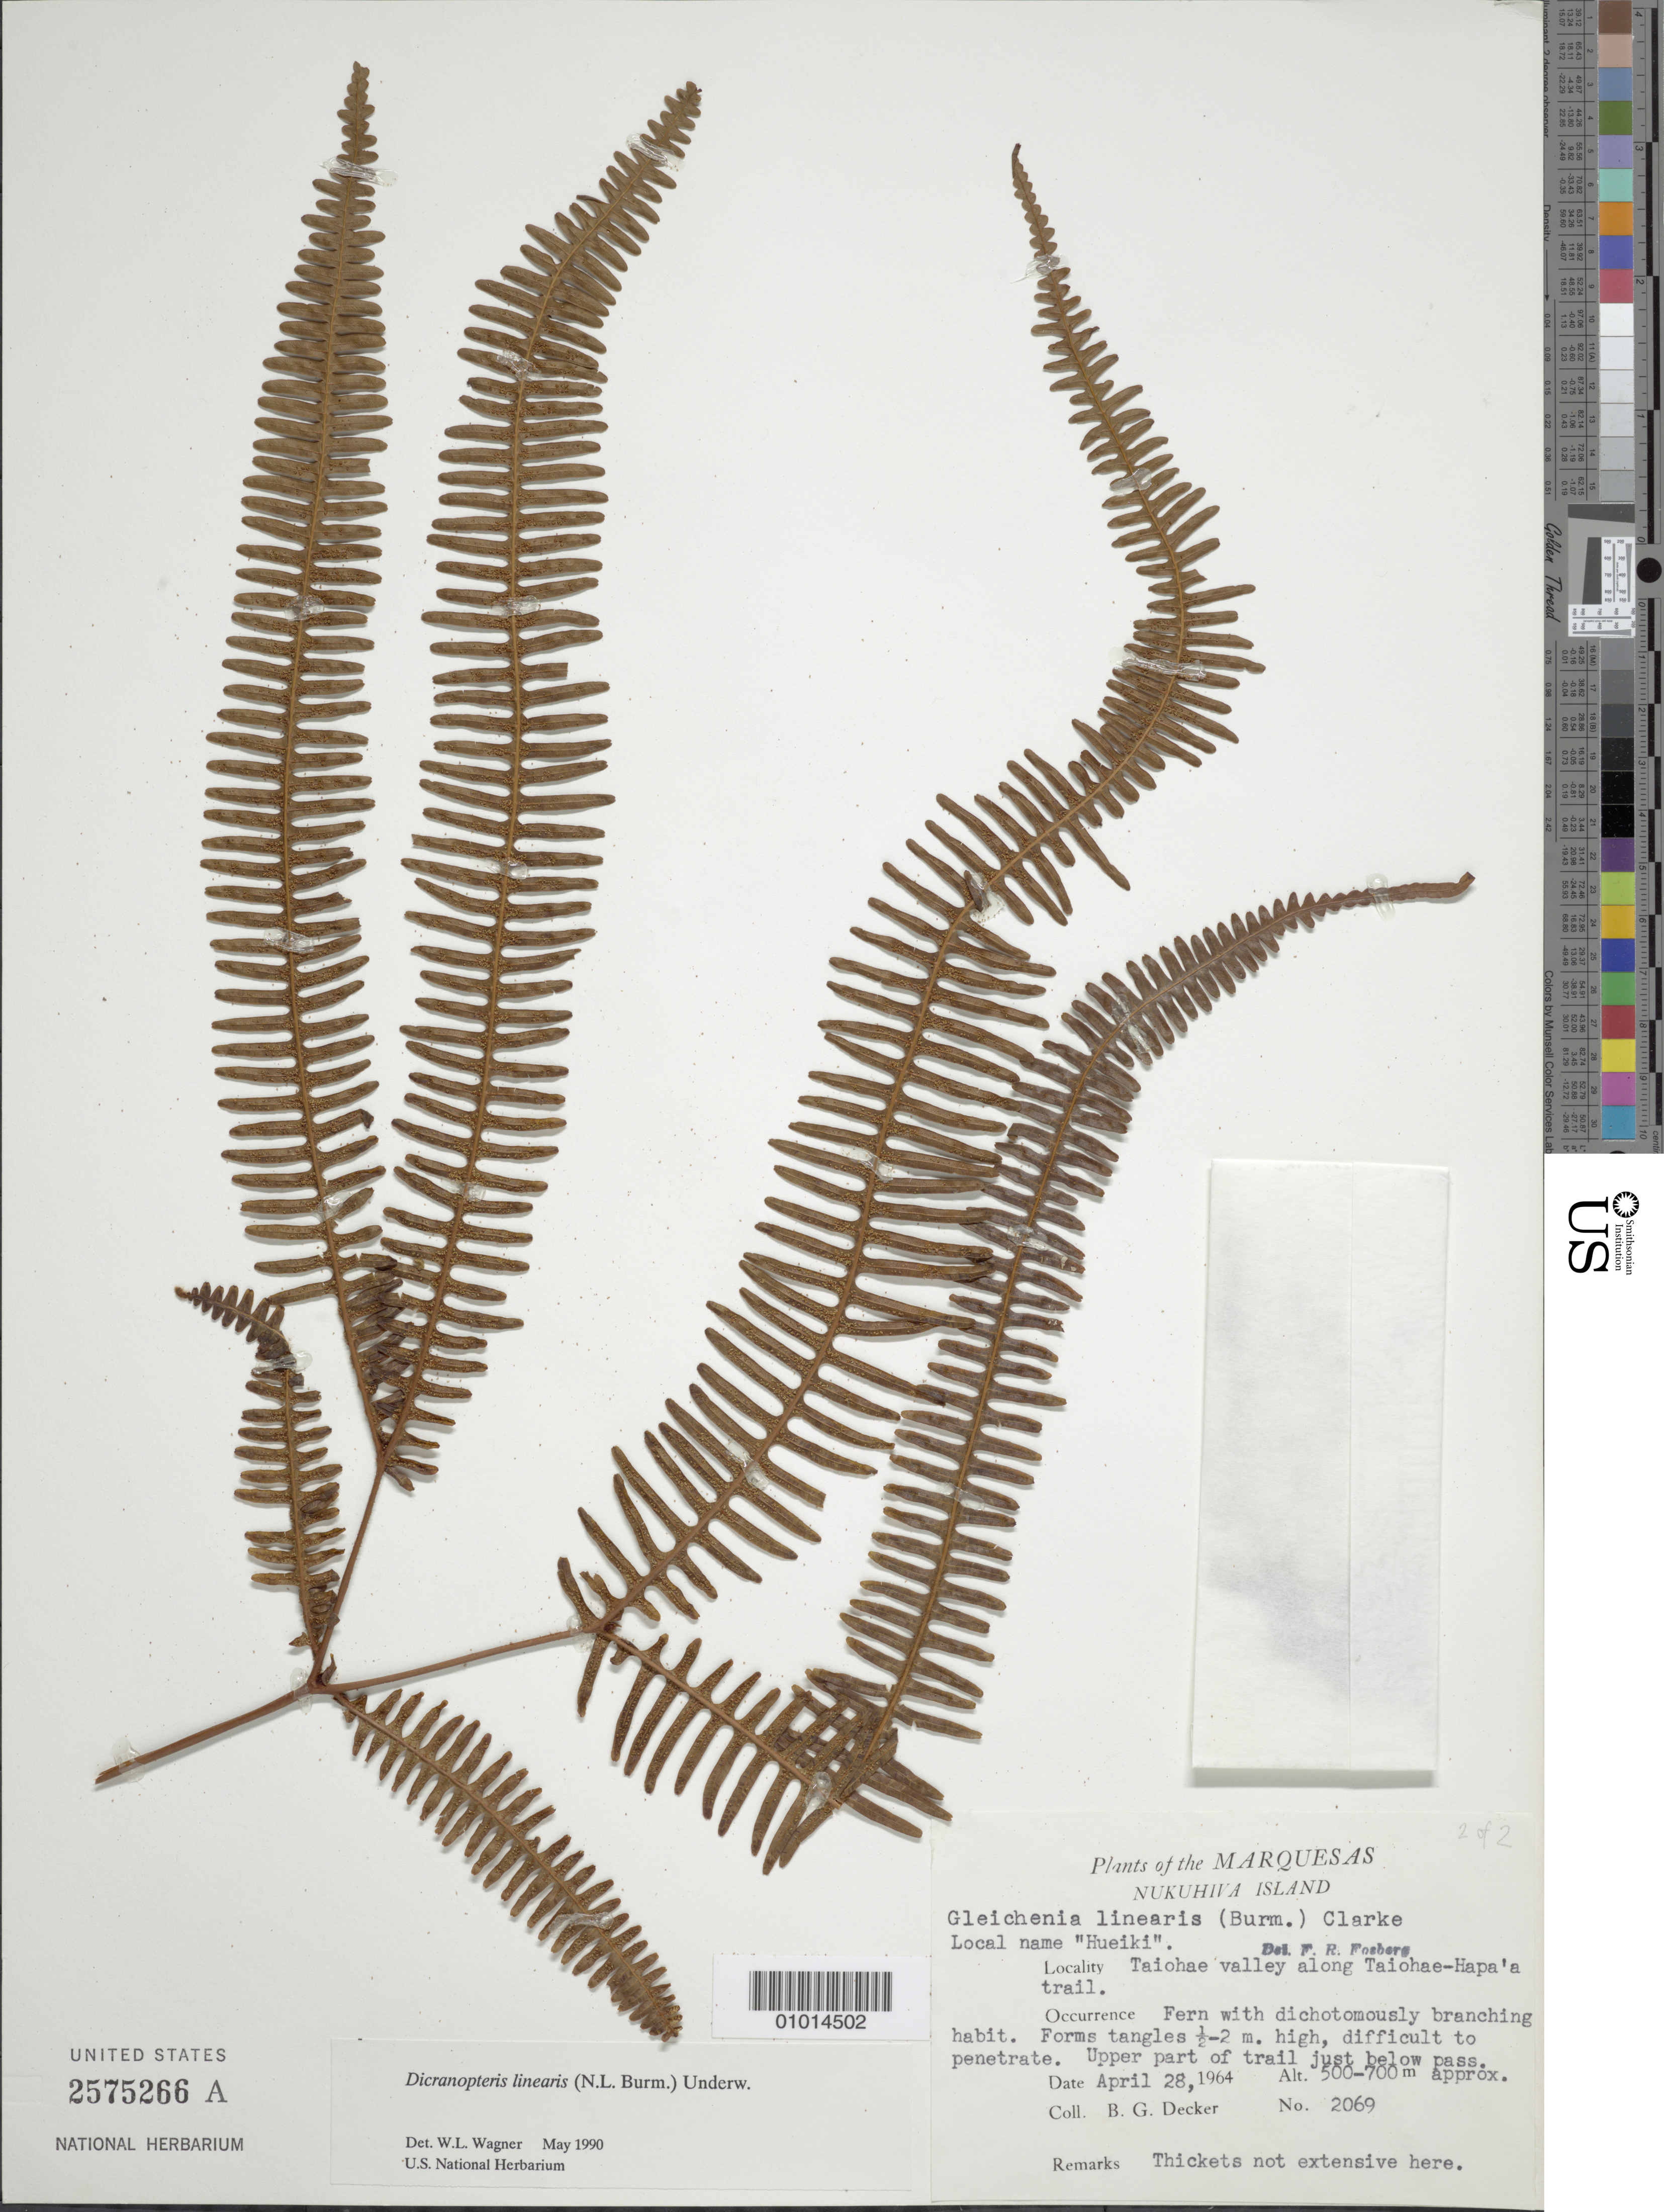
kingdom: Plantae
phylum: Tracheophyta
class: Polypodiopsida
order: Gleicheniales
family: Gleicheniaceae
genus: Dicranopteris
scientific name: Dicranopteris linearis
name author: (Burm. f.) Underw.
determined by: Wagner, W. L., (BOT), Smithsonian Institution - National Museum of Natural History (UNITED STATES)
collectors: B. G. Decker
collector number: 2069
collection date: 1964-04-28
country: French Polynesia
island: Nuku Hiva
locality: Taiohae Valley along Taiohae-Hapa'a Trail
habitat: Upper part of trail just below pass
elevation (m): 500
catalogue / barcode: US 2575266